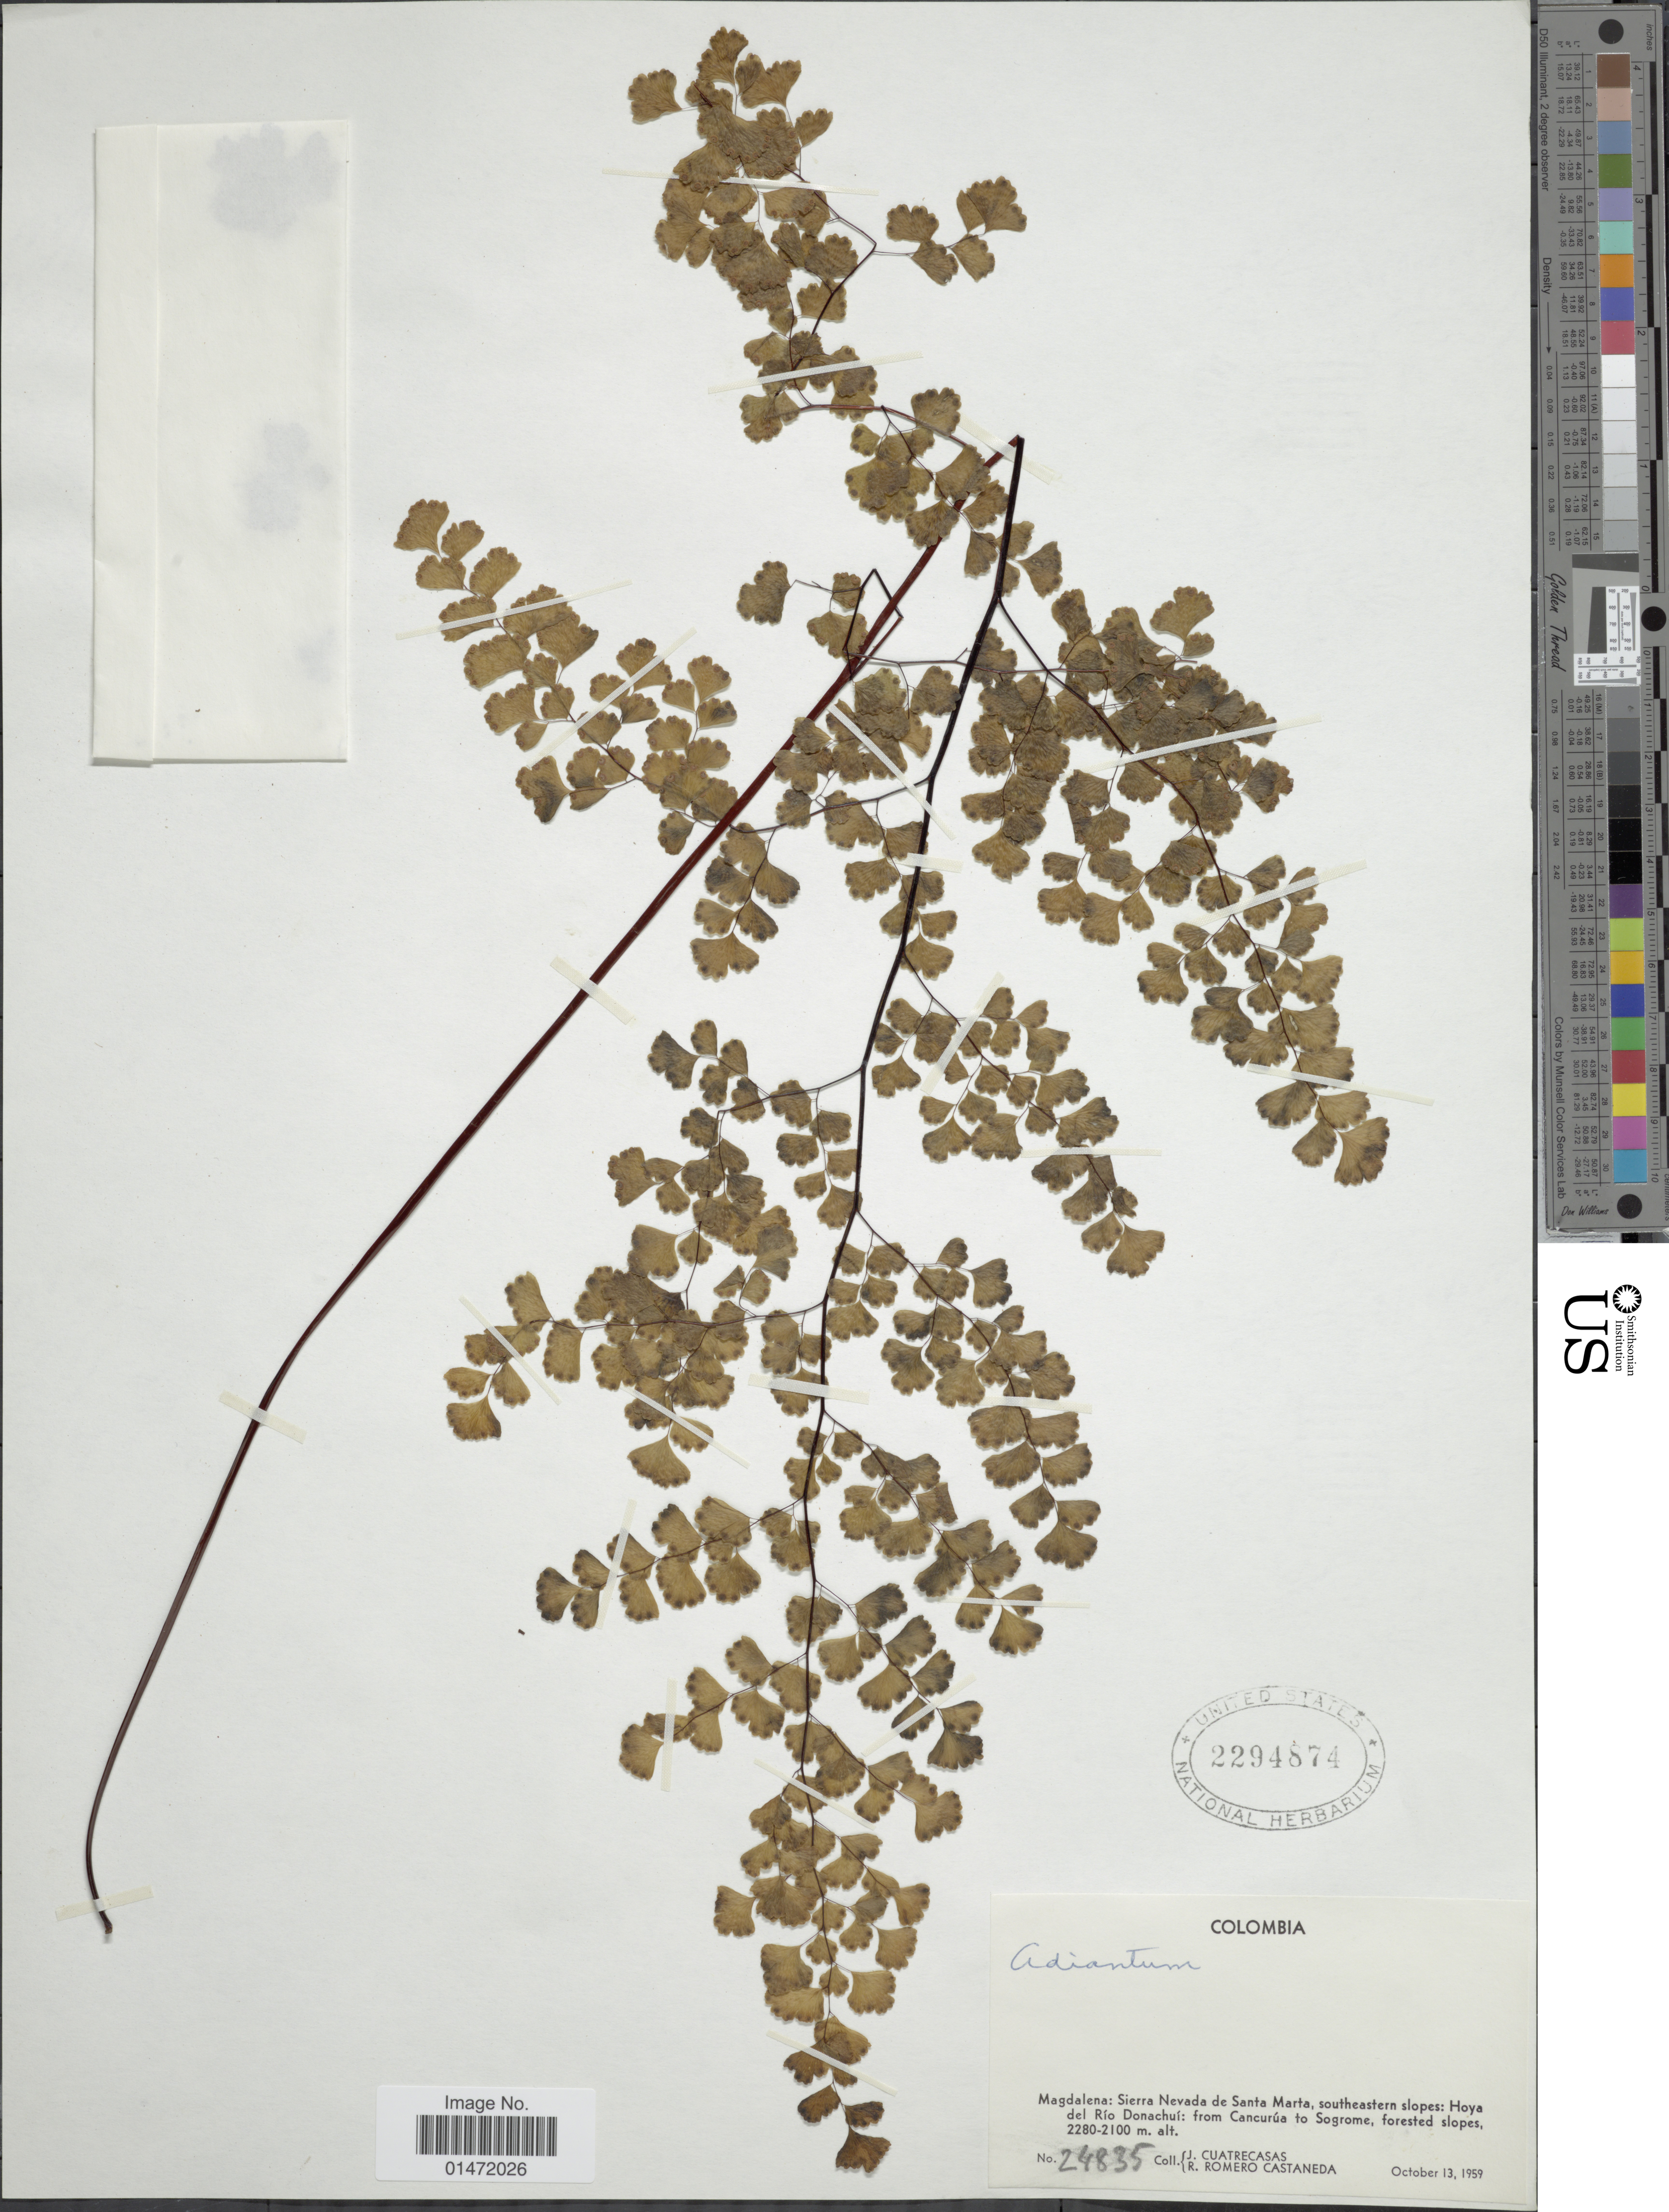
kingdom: Plantae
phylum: Tracheophyta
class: Polypodiopsida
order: Polypodiales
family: Pteridaceae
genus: Adiantum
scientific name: Adiantum sp.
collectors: J. Cuatrecasas & R. Romero Castañeda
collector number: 24835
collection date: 1959-10-13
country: Colombia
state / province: Magdalena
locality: Sierra Nevada de Santa Marta, southeastern slopes: Hoya del Río Donachuí: from Cancurúa to Sogrome, forested slopes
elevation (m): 2100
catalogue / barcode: US 2294874